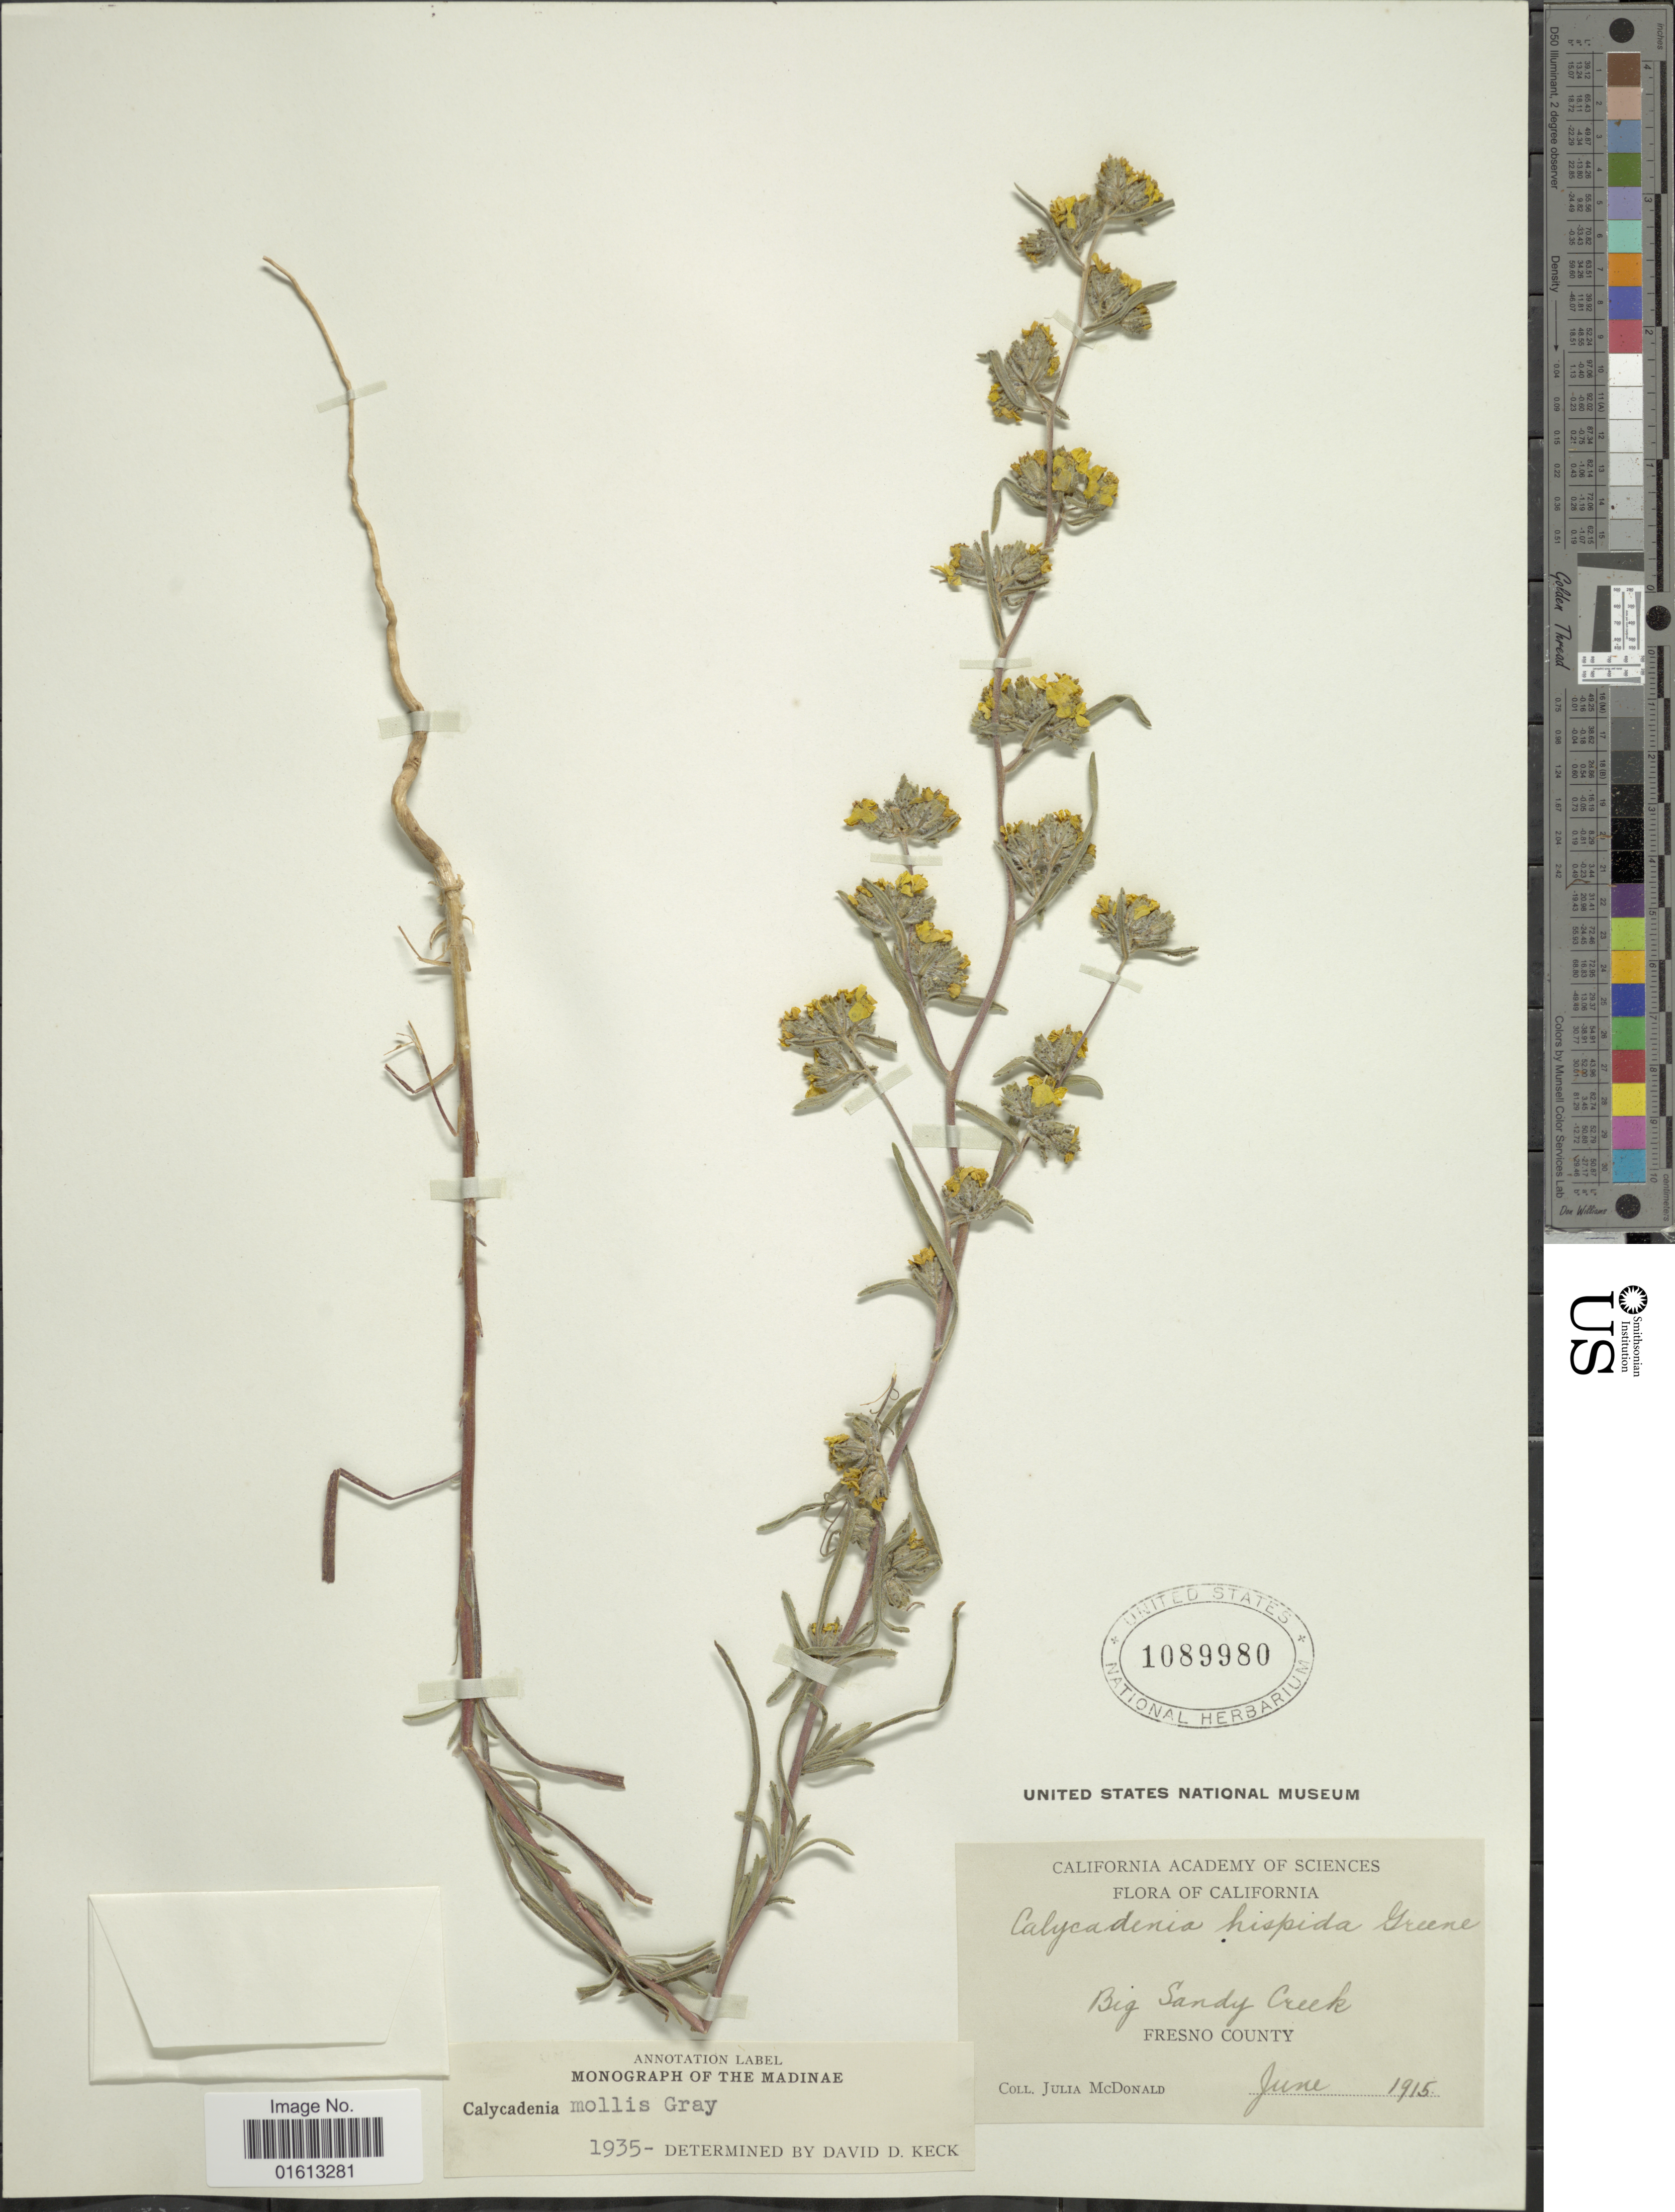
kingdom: Plantae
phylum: Tracheophyta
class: Magnoliopsida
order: Asterales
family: Asteraceae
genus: Calycadenia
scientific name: Calycadenia mollis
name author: A. Gray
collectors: J. A. McDonald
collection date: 1915-06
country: United States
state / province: California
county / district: Fresno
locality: Big Sandy Creek, Fresno County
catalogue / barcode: US 1089980